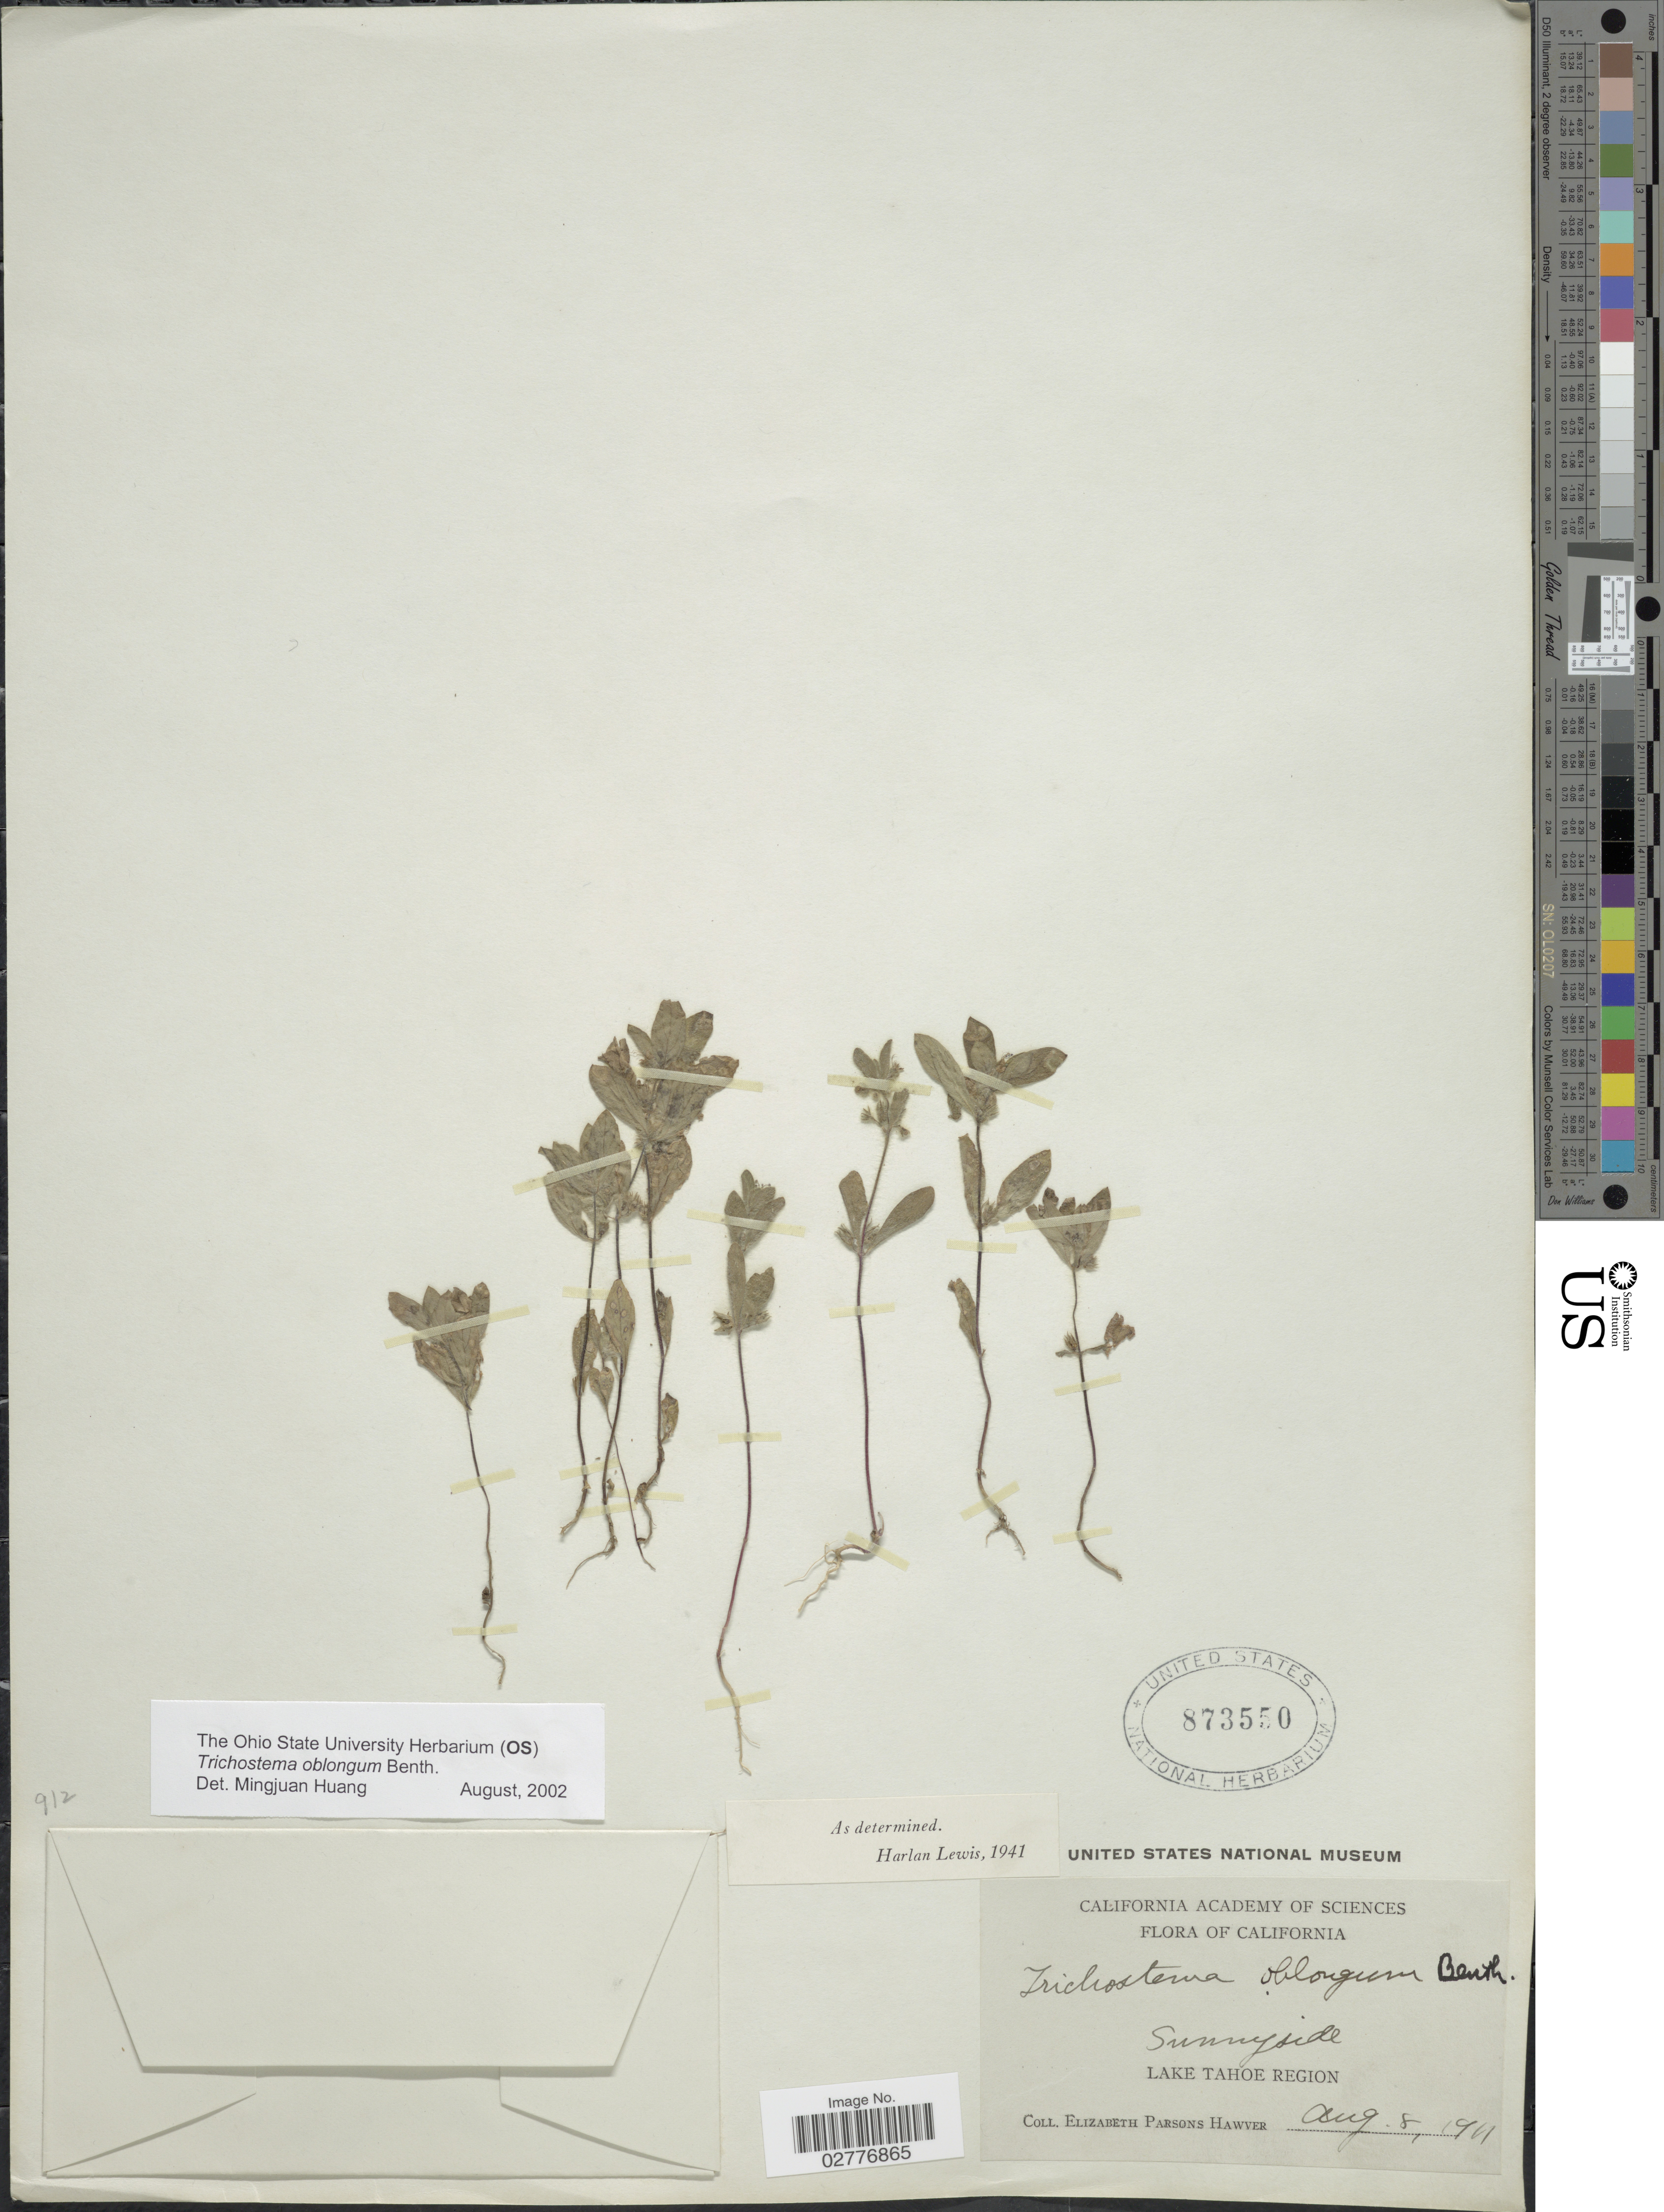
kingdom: Plantae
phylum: Tracheophyta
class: Magnoliopsida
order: Lamiales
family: Lamiaceae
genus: Trichostema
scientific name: Trichostema oblongum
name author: Benth.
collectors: E. Hawver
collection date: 1911-08-08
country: United States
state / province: California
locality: Sunnyside. Lake Tahoe Region.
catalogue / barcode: US 873550